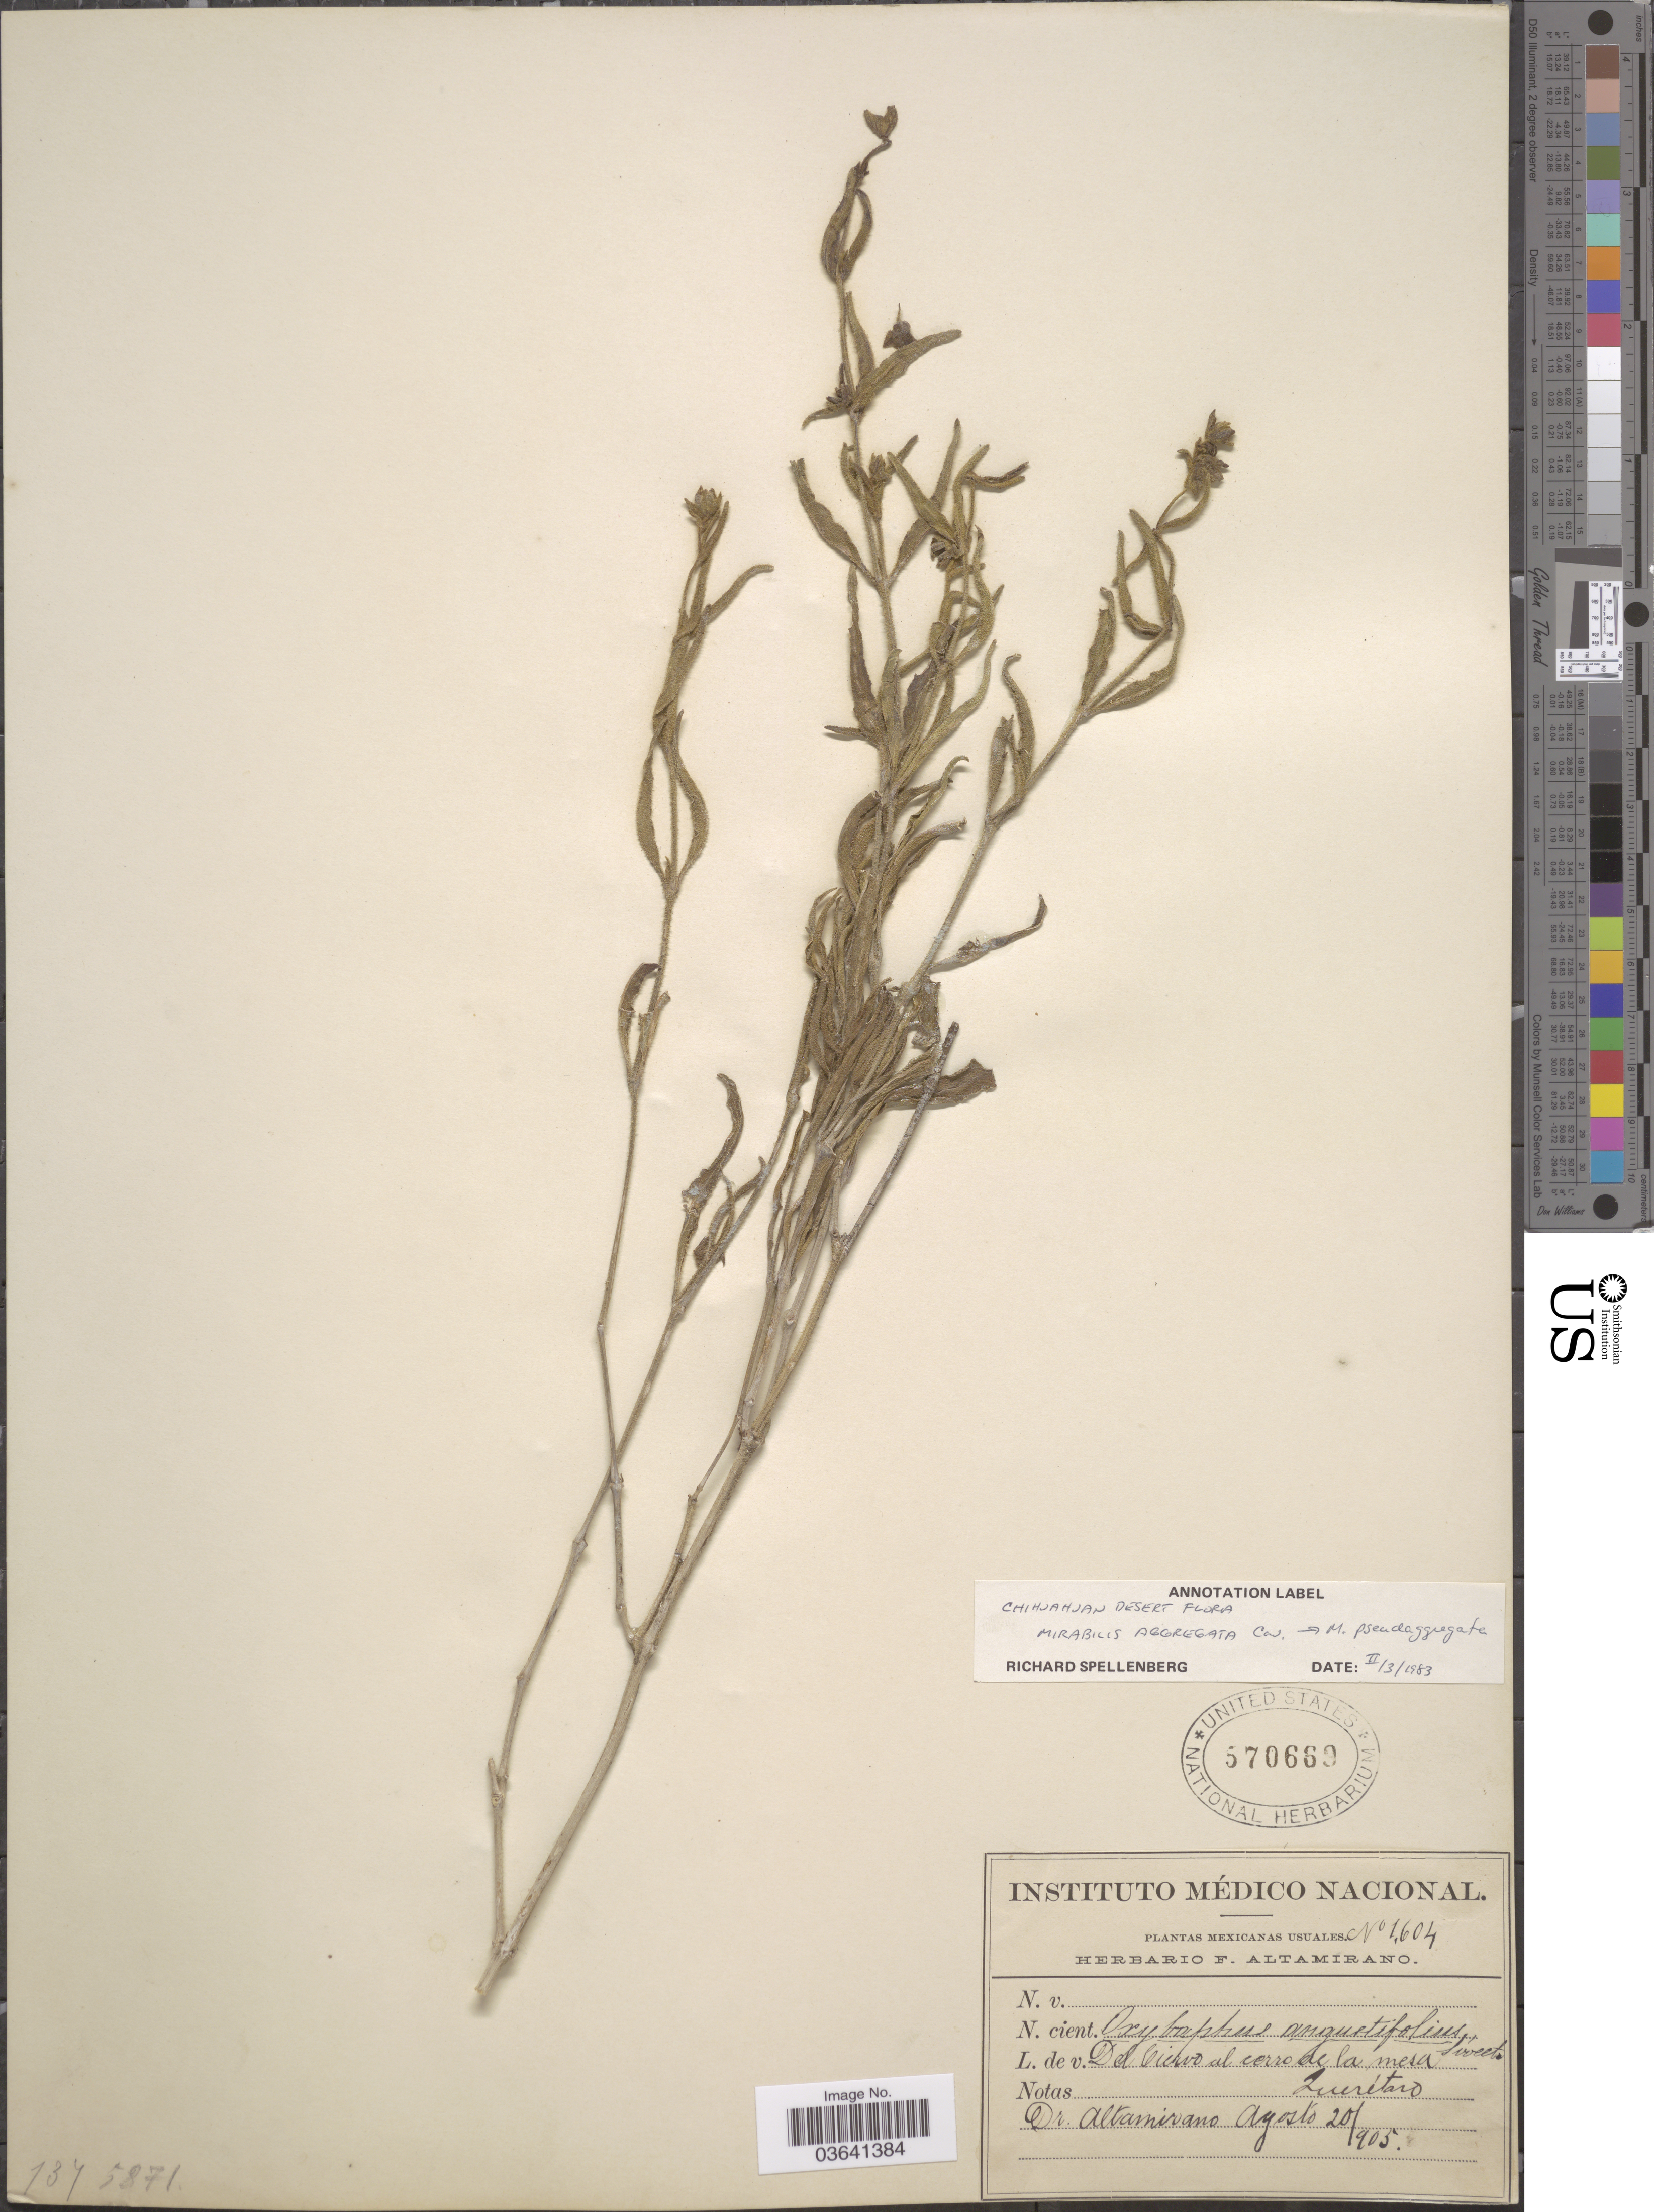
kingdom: Plantae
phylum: Tracheophyta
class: Magnoliopsida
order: Caryophyllales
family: Nyctaginaceae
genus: Mirabilis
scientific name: Mirabilis aggregata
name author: (Ortega) Cav.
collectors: F. Altamirano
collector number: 1604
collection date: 1905-08-20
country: Mexico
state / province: Querétaro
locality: Del Ciervo al cerro de la mesa.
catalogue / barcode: US 570669